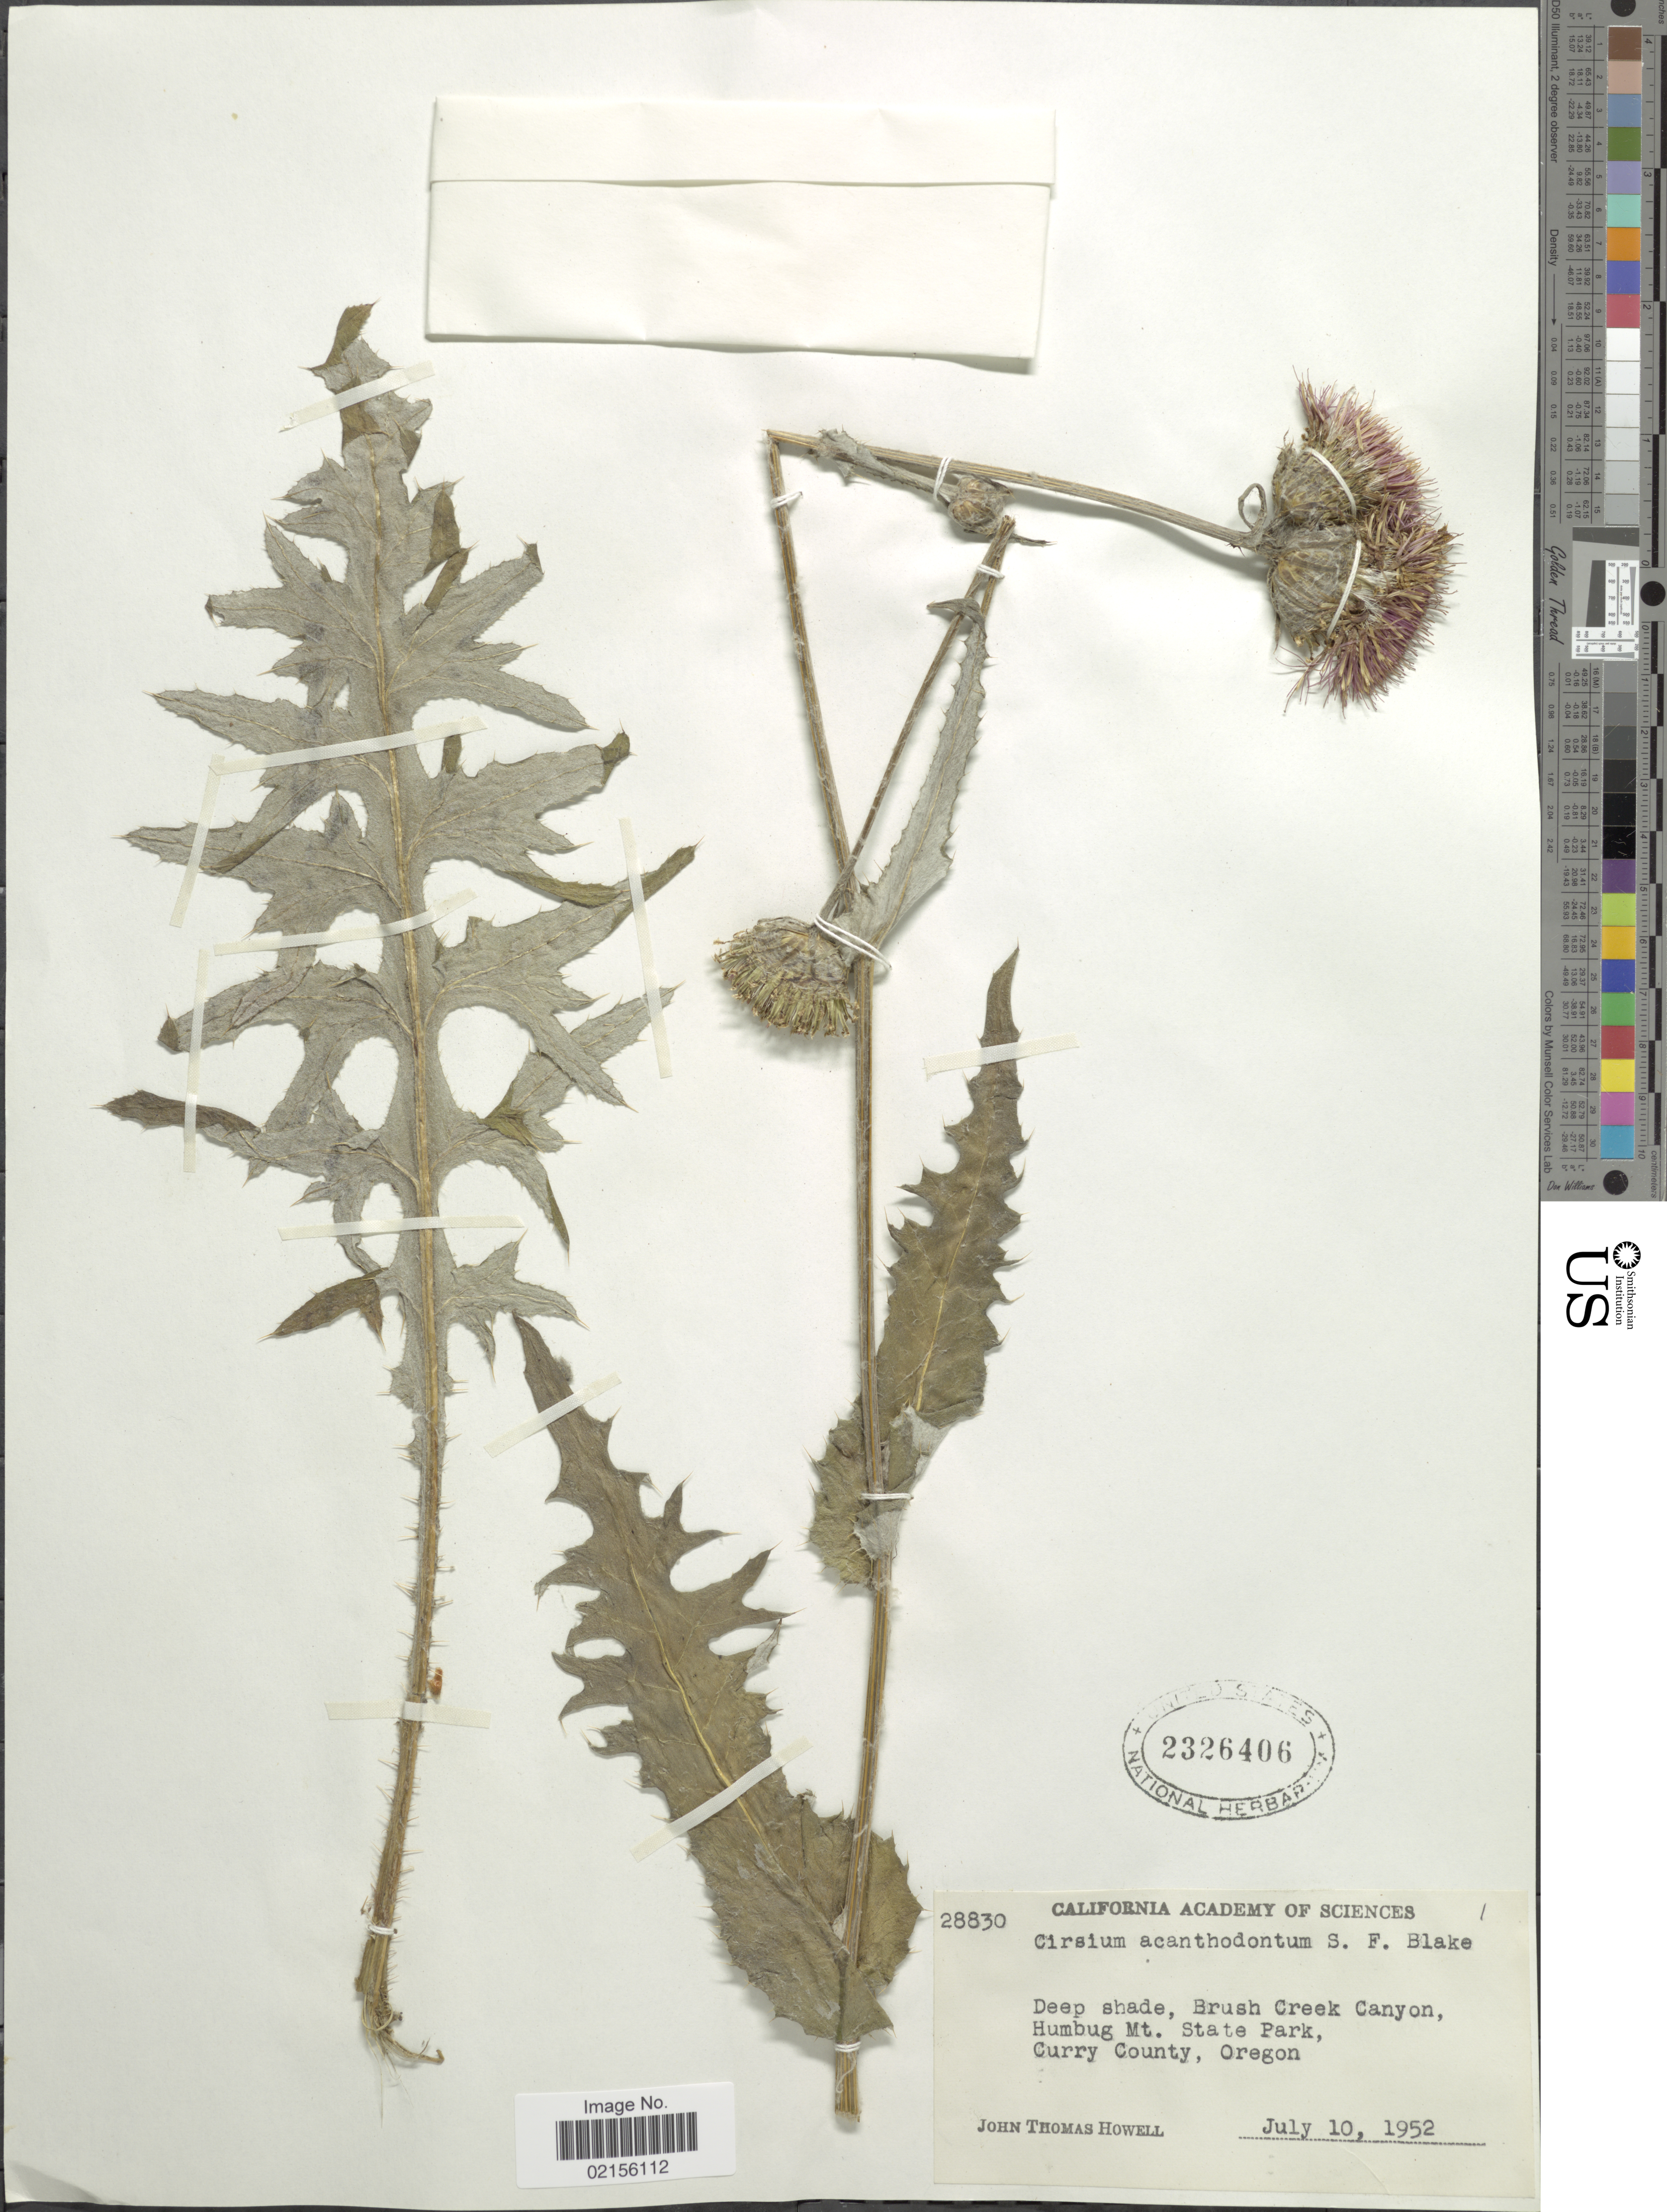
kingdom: Plantae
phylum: Tracheophyta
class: Magnoliopsida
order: Asterales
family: Asteraceae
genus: Cirsium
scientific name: Cirsium remotifolium var. rivulare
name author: Jeps.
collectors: J. T. Howell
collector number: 28830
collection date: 1952-07-10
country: United States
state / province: Oregon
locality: Deep shade, Brush Creek Canyon, Humbung Mt State Park, Curry County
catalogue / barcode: US 2326406